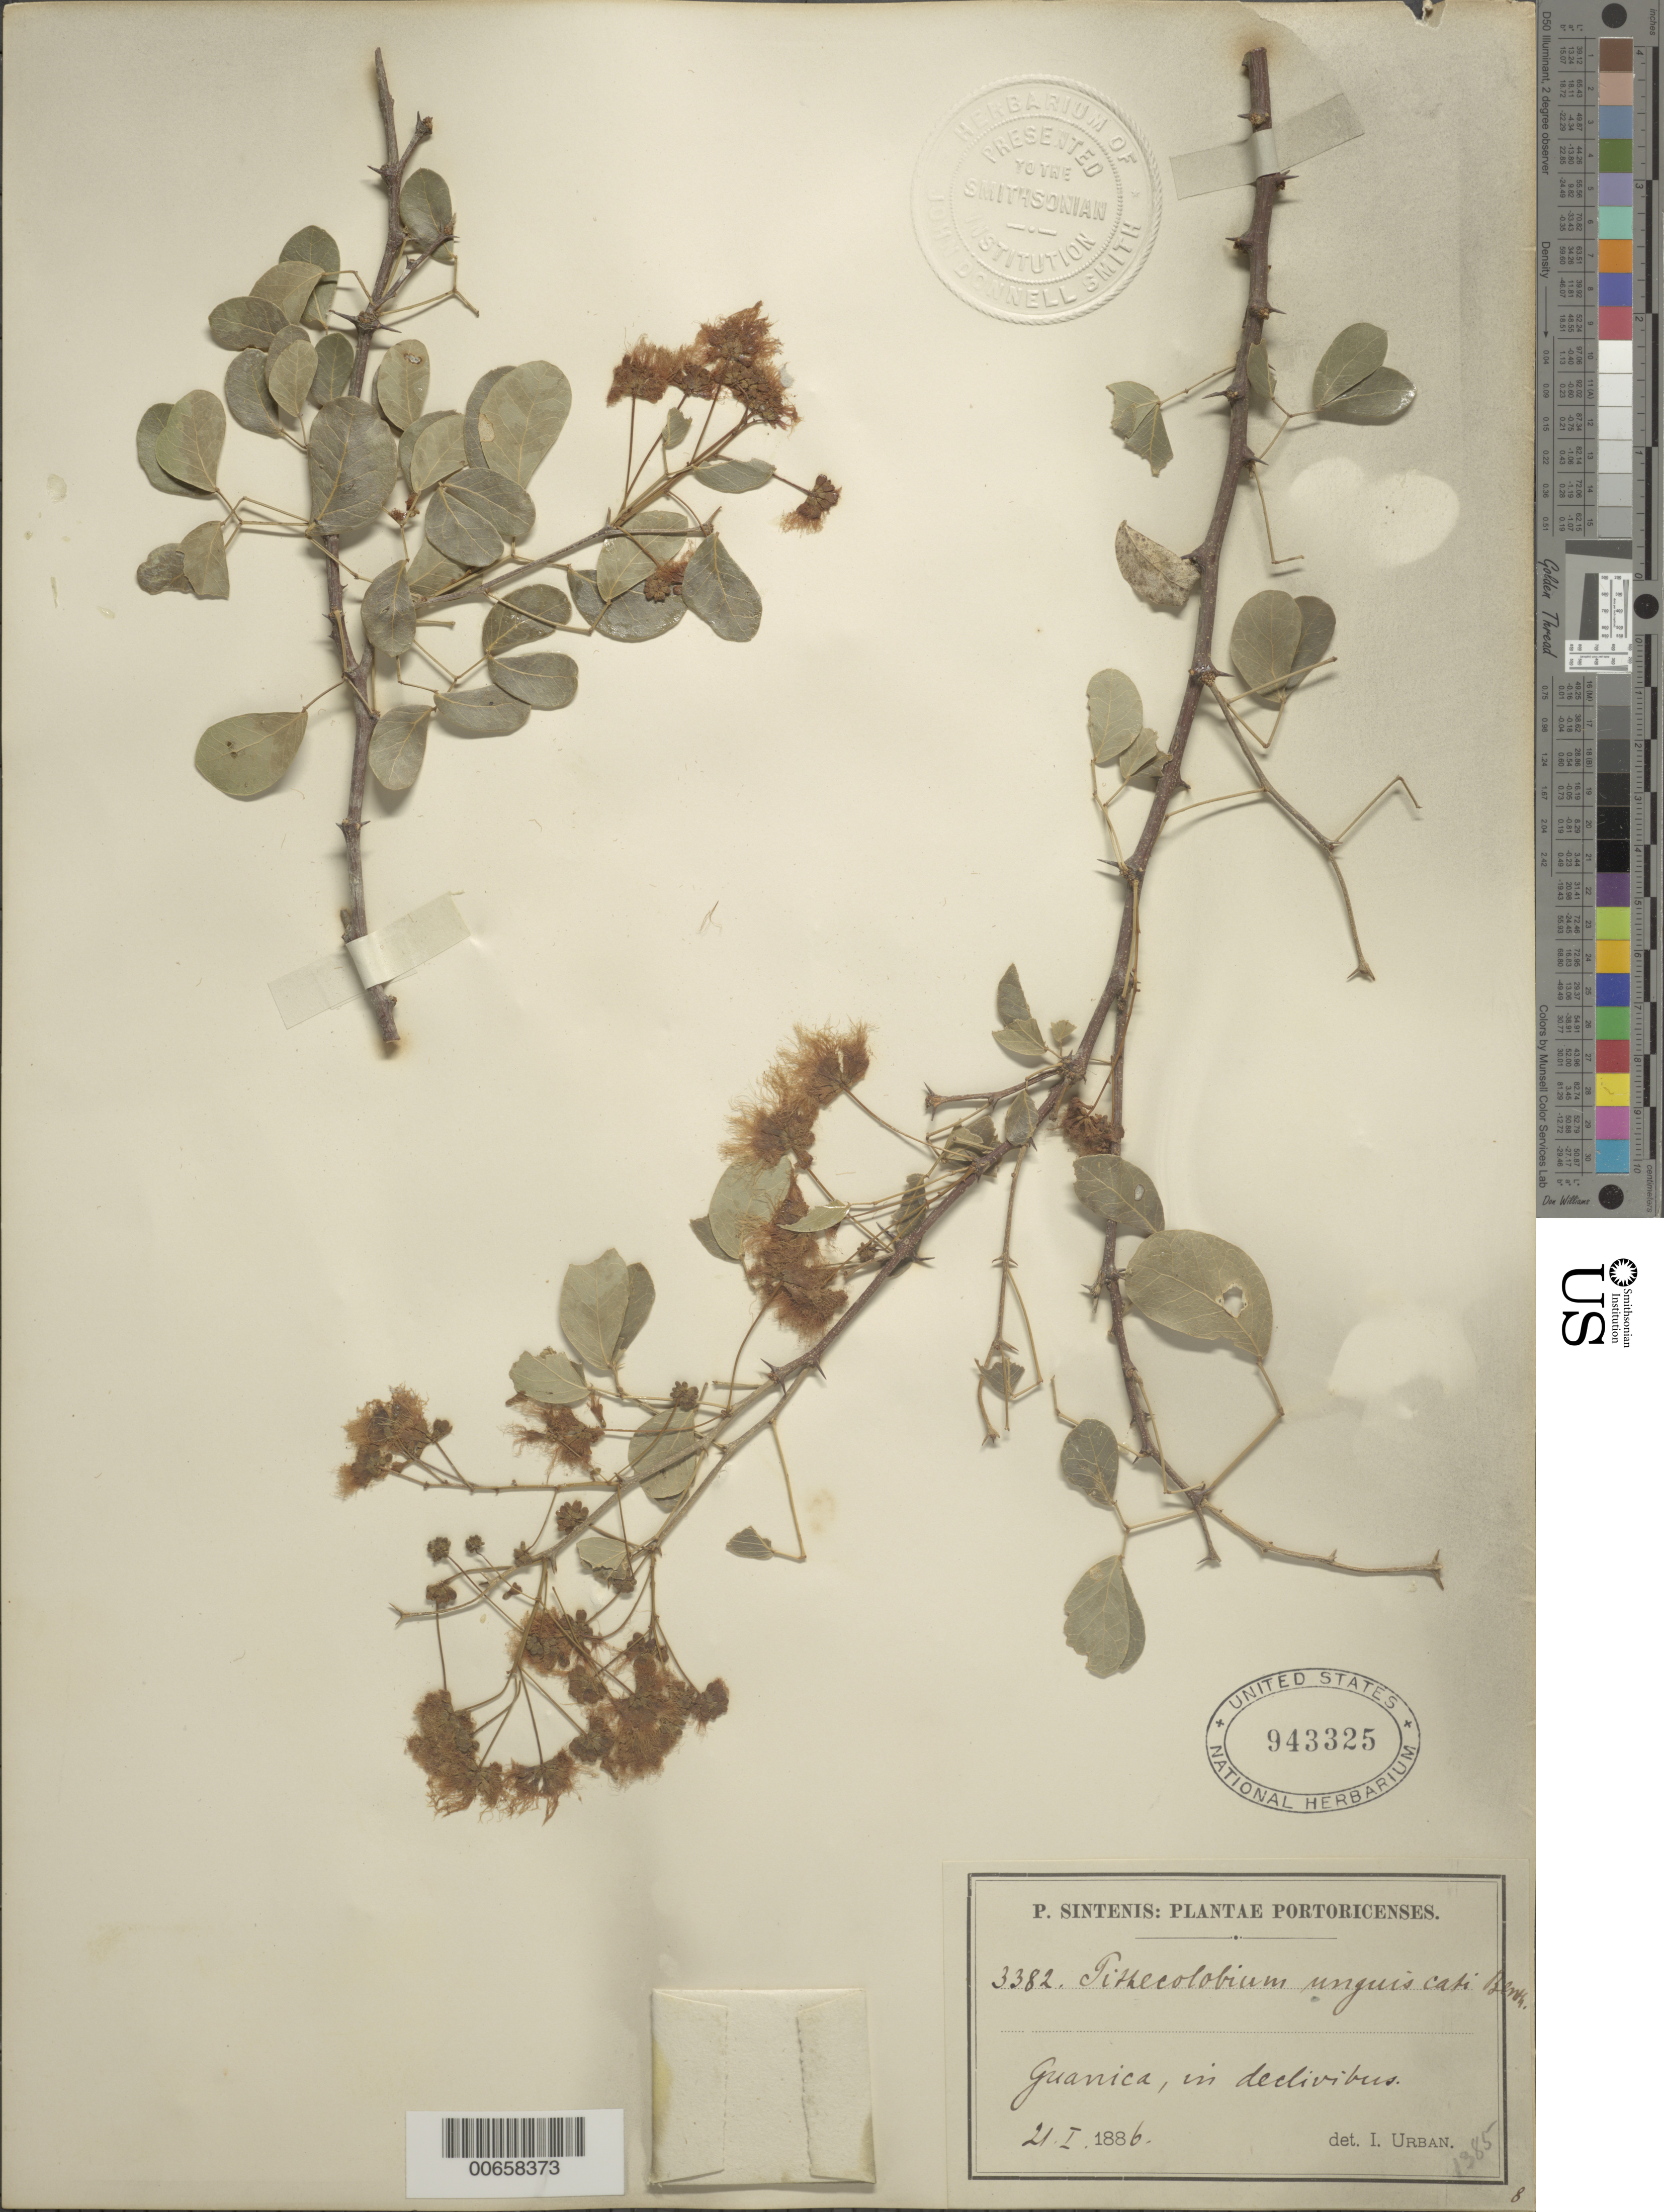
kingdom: Plantae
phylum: Tracheophyta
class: Magnoliopsida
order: Fabales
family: Fabaceae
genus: Pithecellobium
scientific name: Pithecellobium unguis-cati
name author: (L.) Benth.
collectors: P. Sintenis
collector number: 3382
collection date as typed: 21 Jan 1886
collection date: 1886-01-21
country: Puerto Rico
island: Greater Antilles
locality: Guanica, in declivibus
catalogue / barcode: US 943325